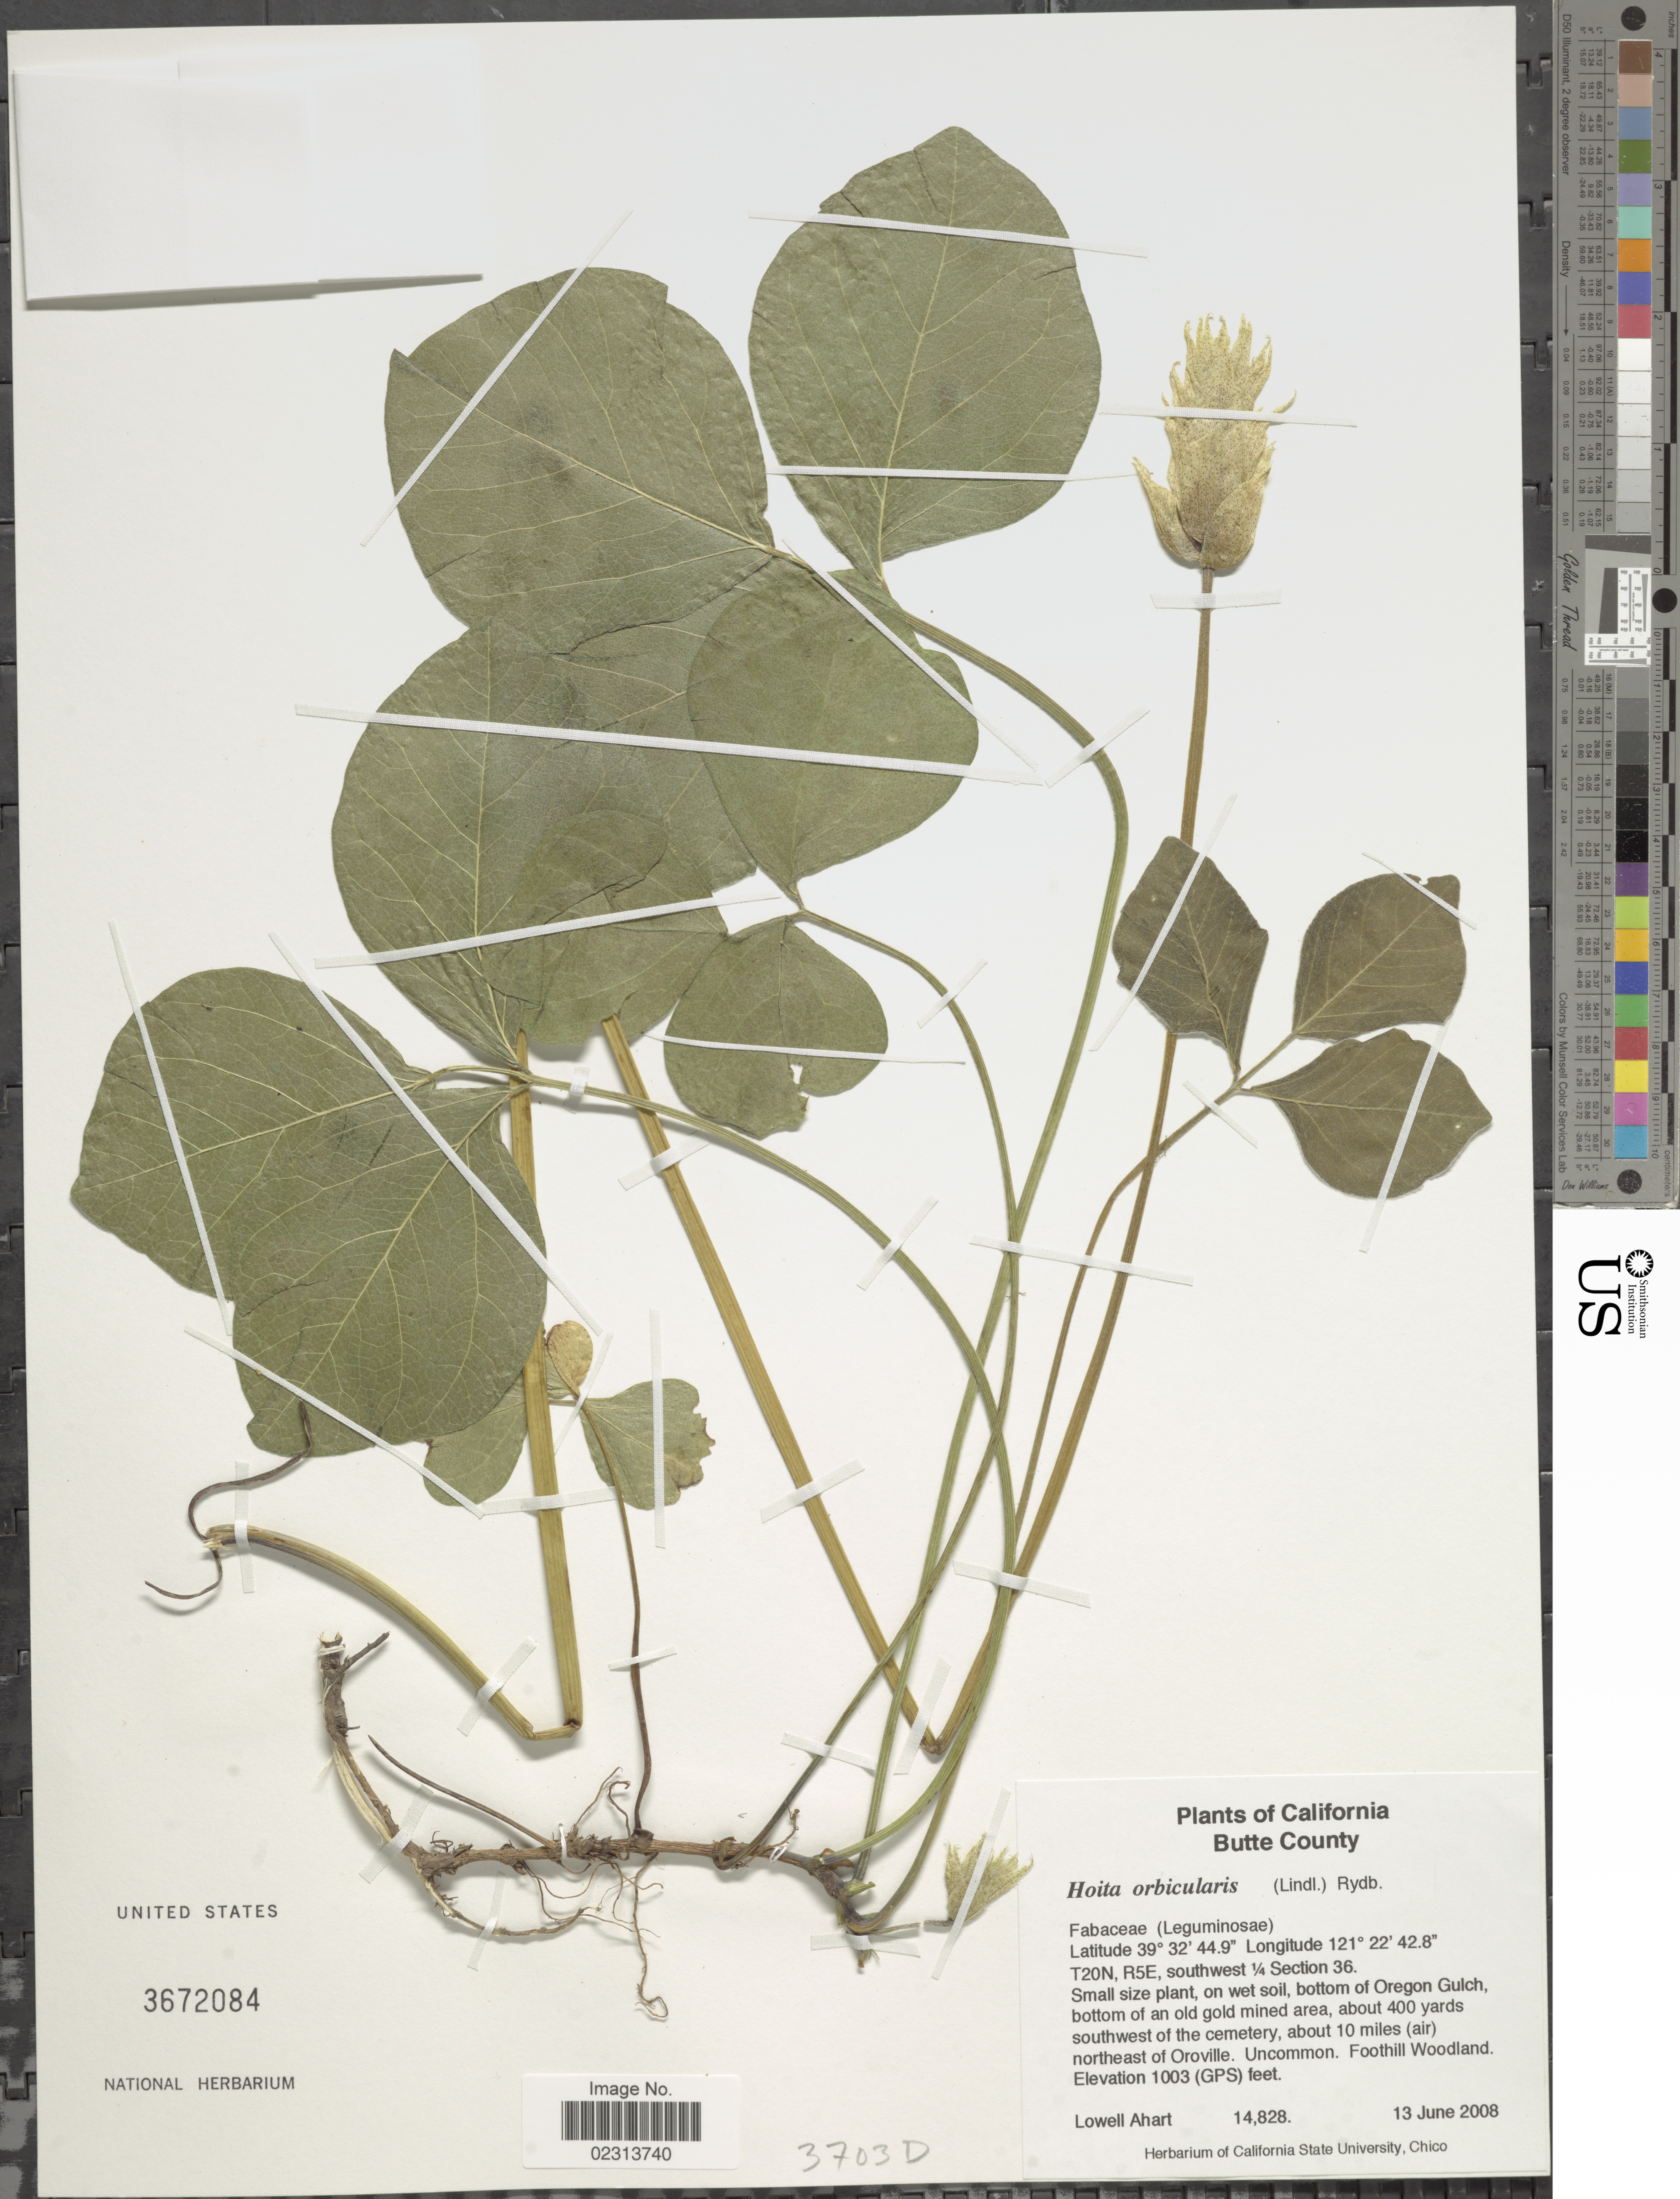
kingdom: Plantae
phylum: Tracheophyta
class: Magnoliopsida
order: Fabales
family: Fabaceae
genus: Hoita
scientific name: Hoita orbicularis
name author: (Lindl.) Rydb.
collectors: L. Ahart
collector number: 14828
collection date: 2008-06-13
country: United States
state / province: California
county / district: Butte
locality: Butte County, T20N, R5E, southwest ¼ Section 36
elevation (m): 306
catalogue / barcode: US 3672084